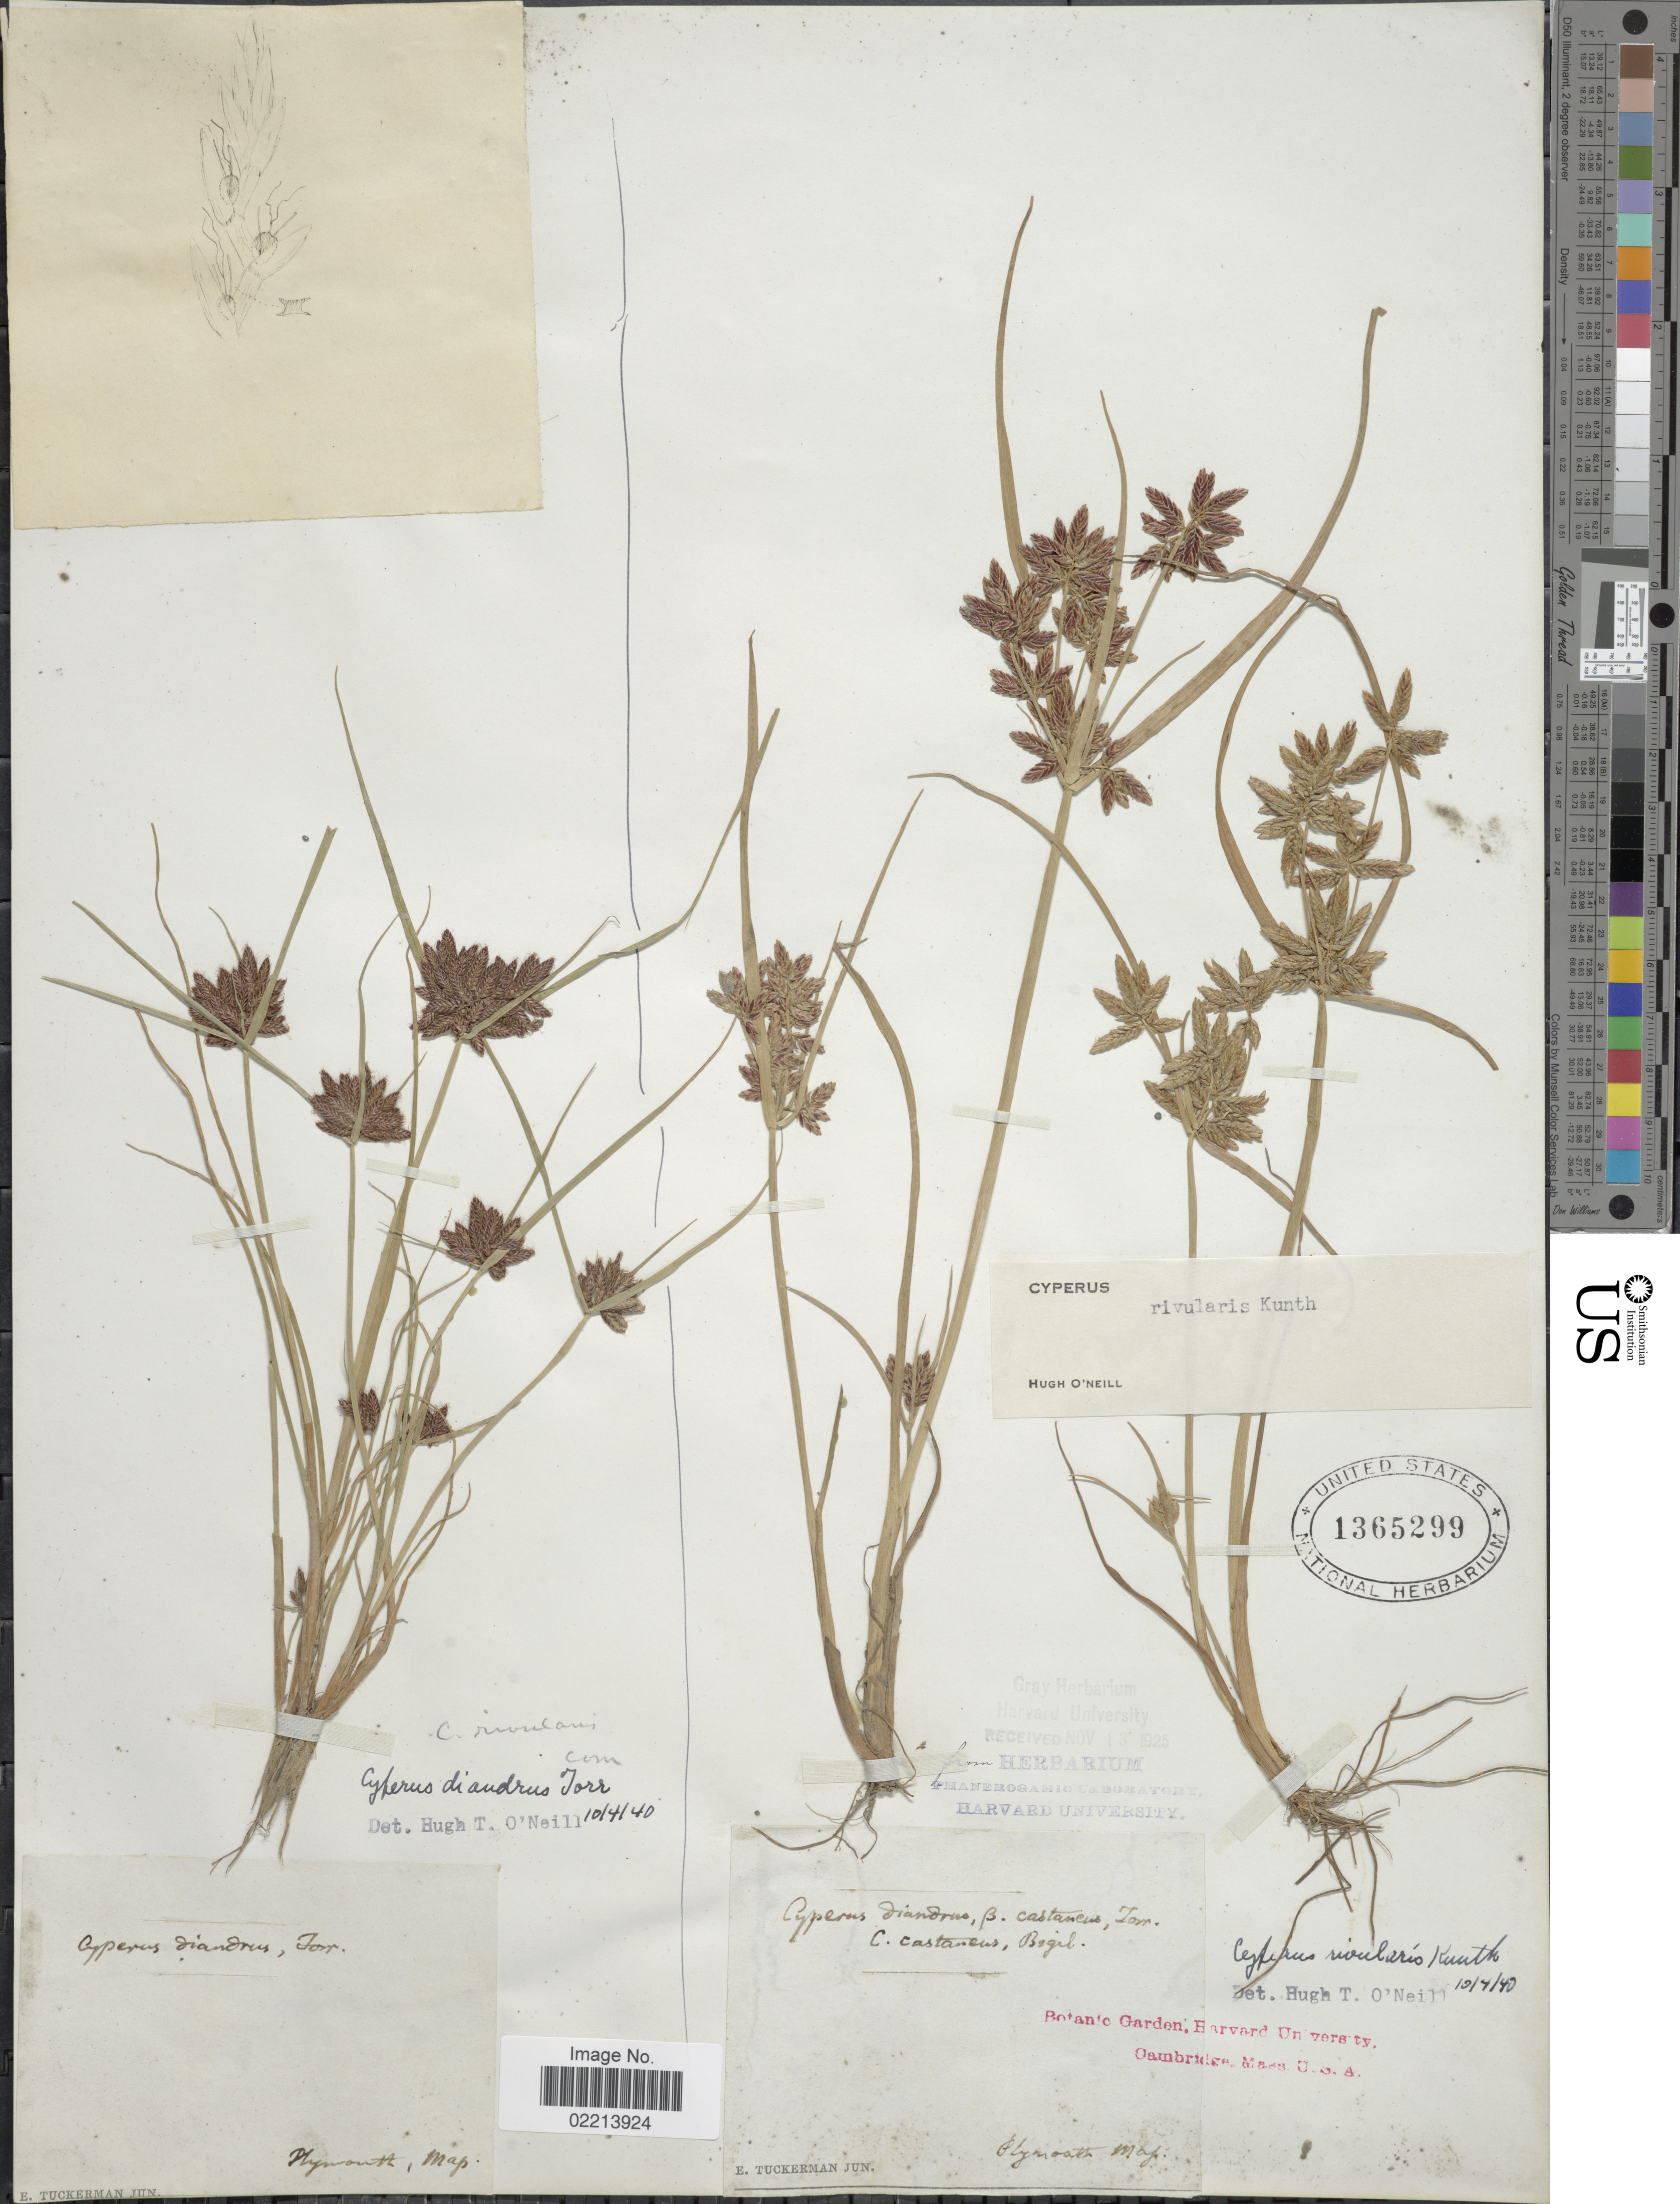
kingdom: Plantae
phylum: Tracheophyta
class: Liliopsida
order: Poales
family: Cyperaceae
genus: Cyperus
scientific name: Cyperus bipartitus Torr.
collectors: E. Tuckerman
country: United States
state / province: Massachusetts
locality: Plymouth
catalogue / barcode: US 1365299